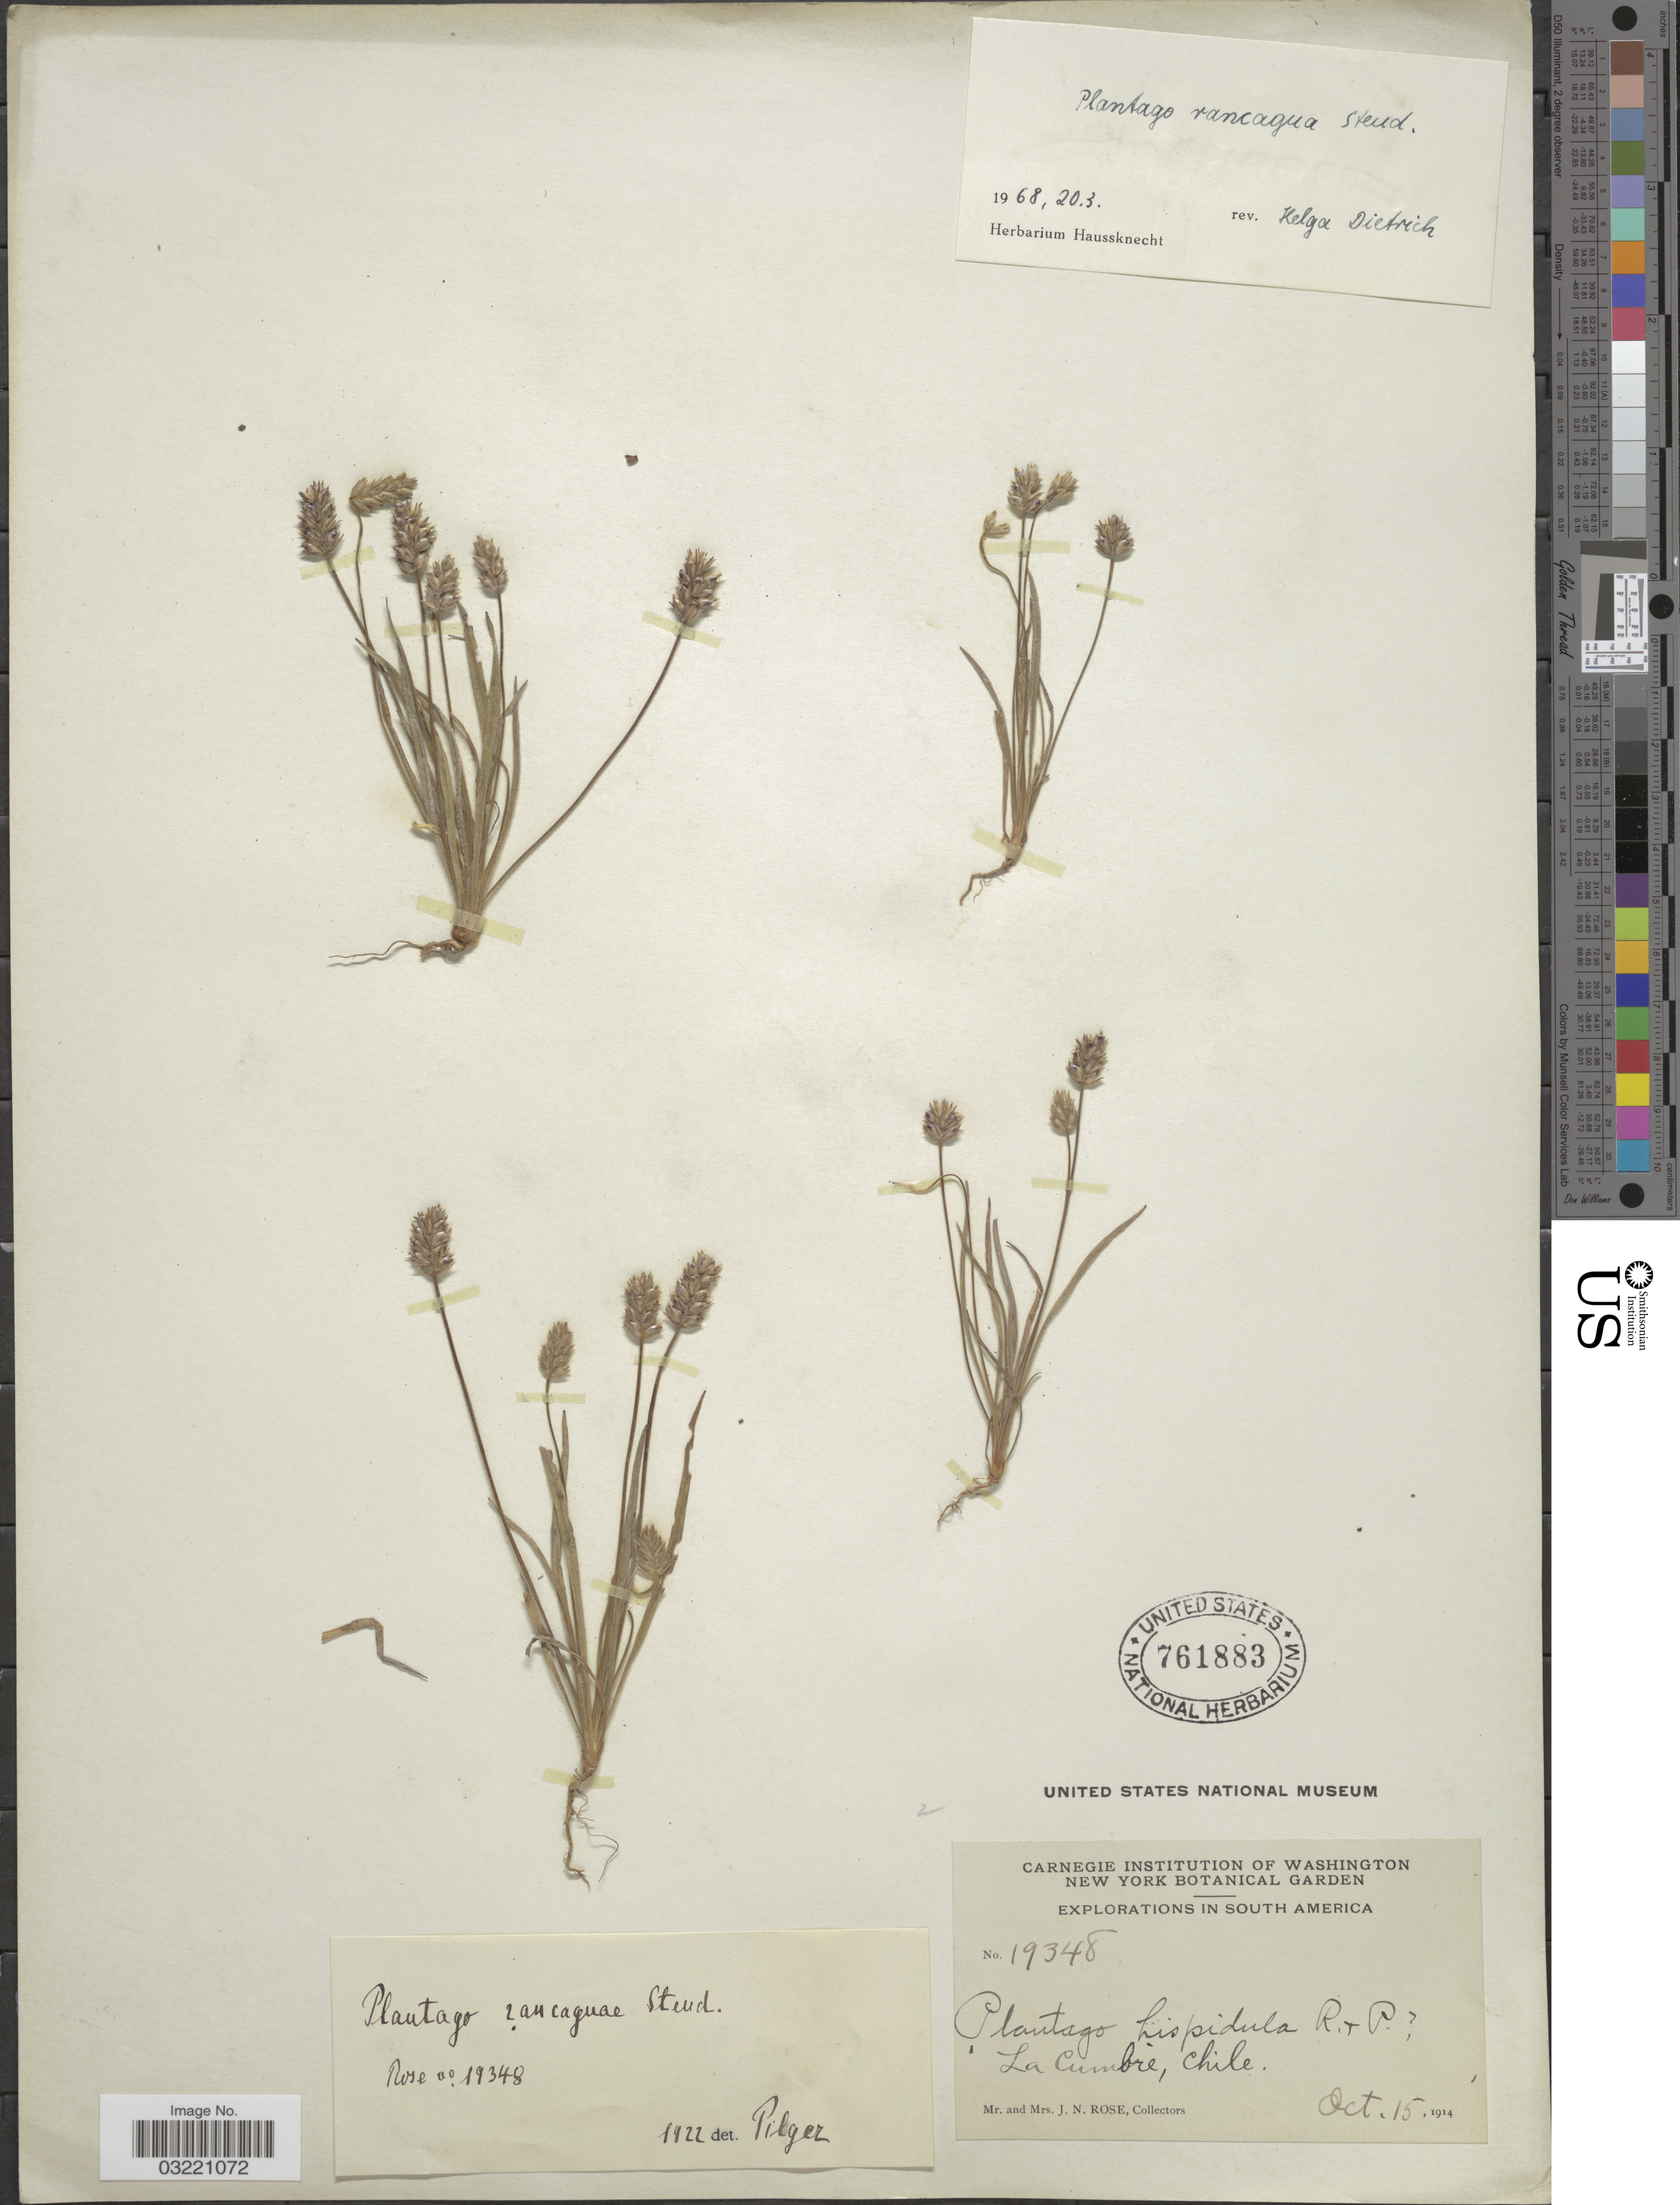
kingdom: Plantae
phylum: Tracheophyta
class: Magnoliopsida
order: Lamiales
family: Plantaginaceae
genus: Plantago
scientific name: Plantago rancaguae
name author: Steud.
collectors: J. N. Rose & L. B. Rose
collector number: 19348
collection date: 1914-10-15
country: Chile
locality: La Cumbre.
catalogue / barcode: US 761883